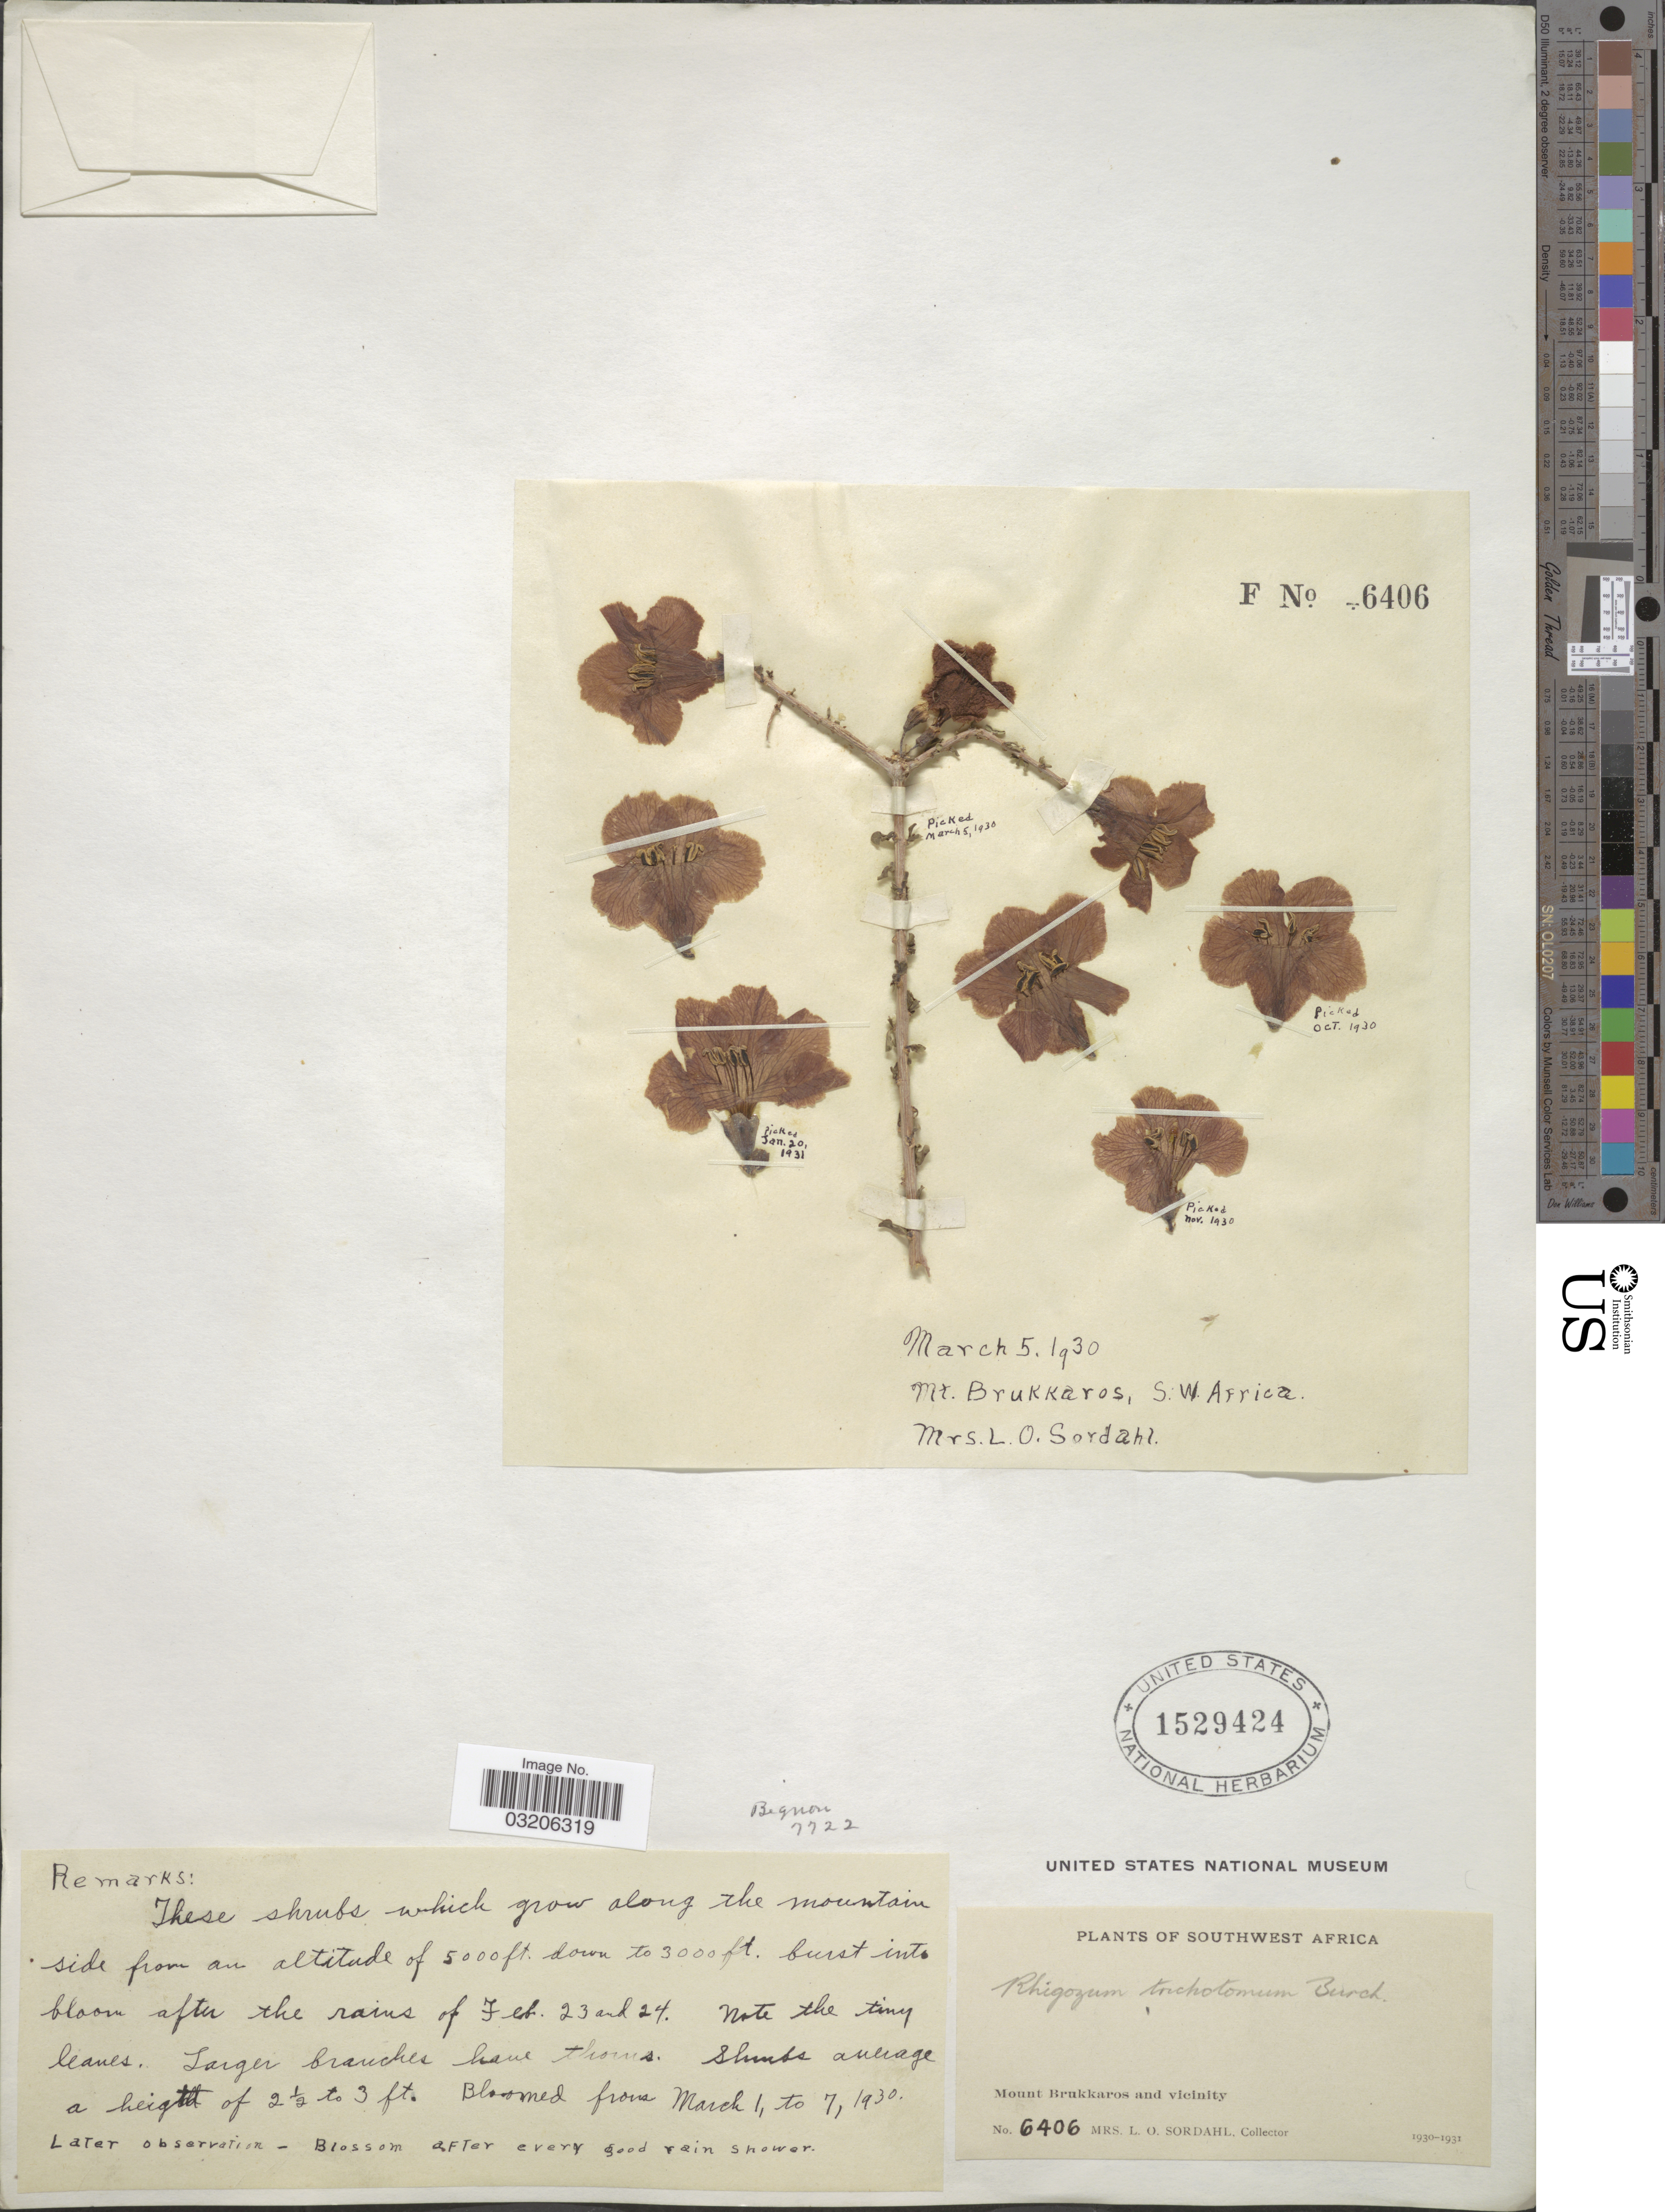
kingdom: Plantae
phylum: Tracheophyta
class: Magnoliopsida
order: Lamiales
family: Bignoniaceae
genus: Rhigozum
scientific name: Rhigozum trichotomum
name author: Burch.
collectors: L. Sordahl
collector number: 6406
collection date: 1930-03-05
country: Namibia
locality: Southwest Africa. Mount Brukkaros and vicinity.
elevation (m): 914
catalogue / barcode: US 1529424